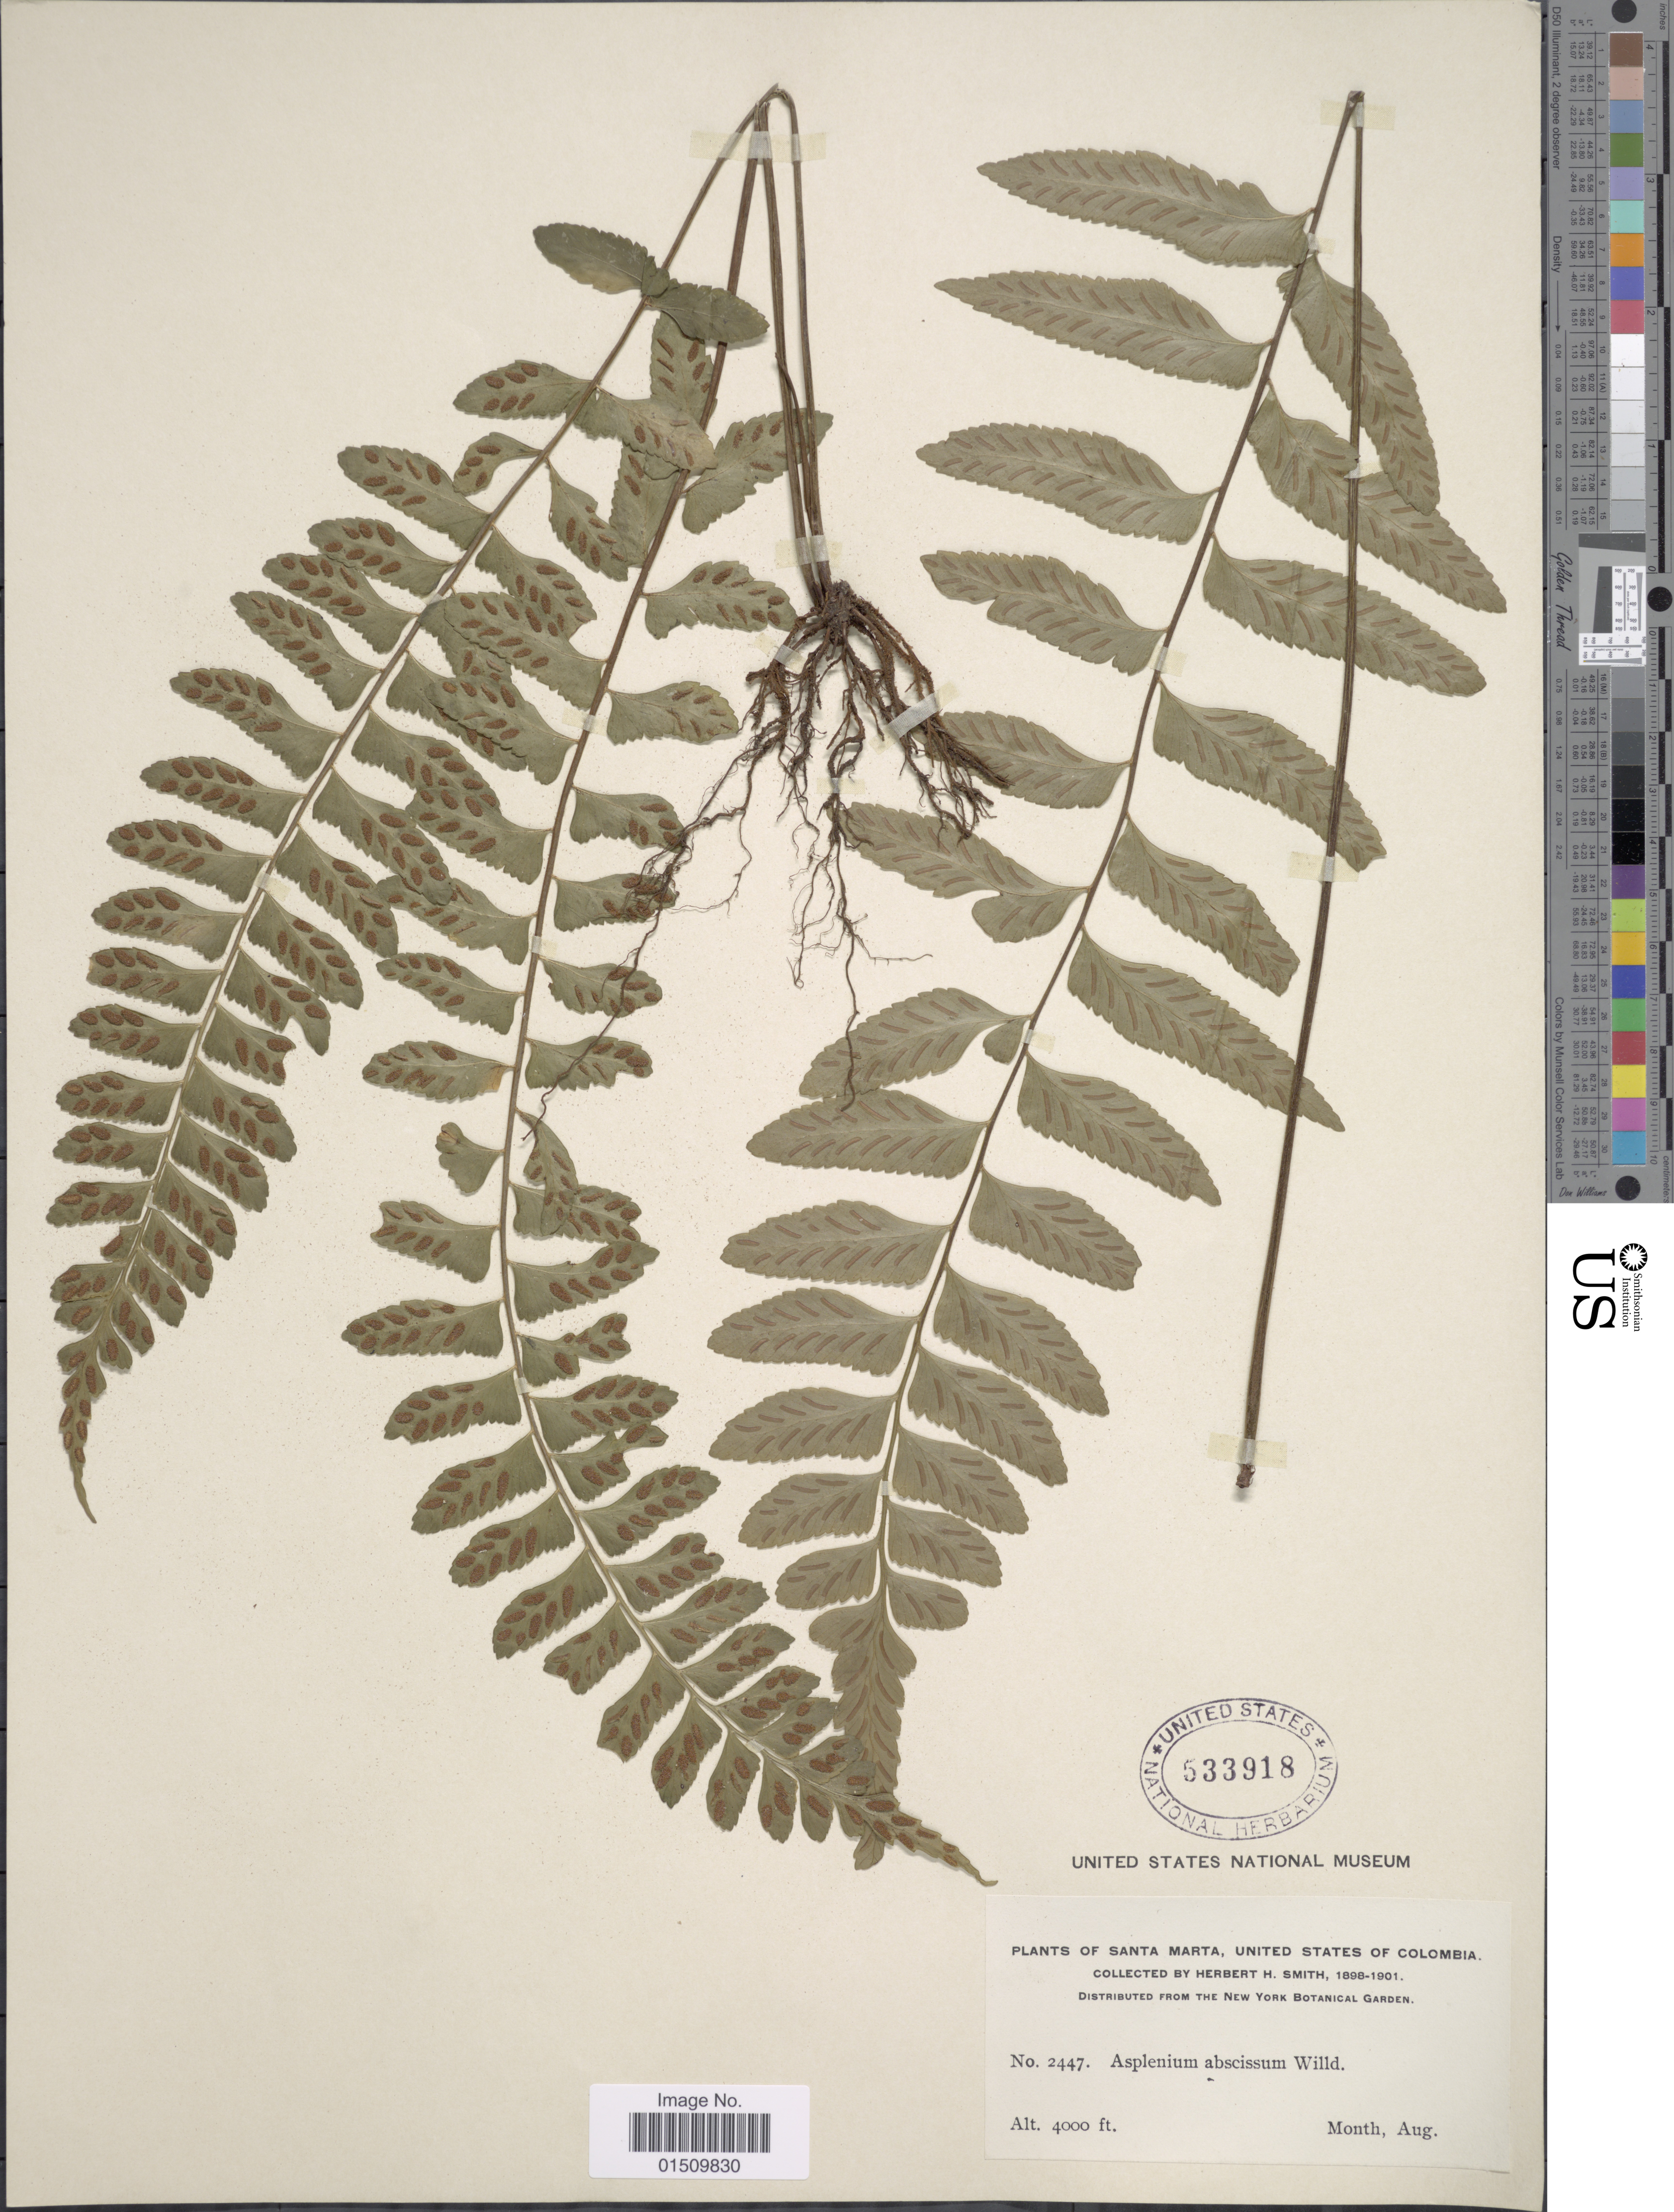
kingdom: Plantae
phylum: Tracheophyta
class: Polypodiopsida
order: Polypodiales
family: Aspleniaceae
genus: Asplenium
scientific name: Asplenium abscissum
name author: Willd.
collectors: Herbert H. Smith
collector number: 2447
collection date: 1898-08/1901-08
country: Colombia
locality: Santa Marta, United States of Colombia.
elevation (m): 1219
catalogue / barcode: US 533918